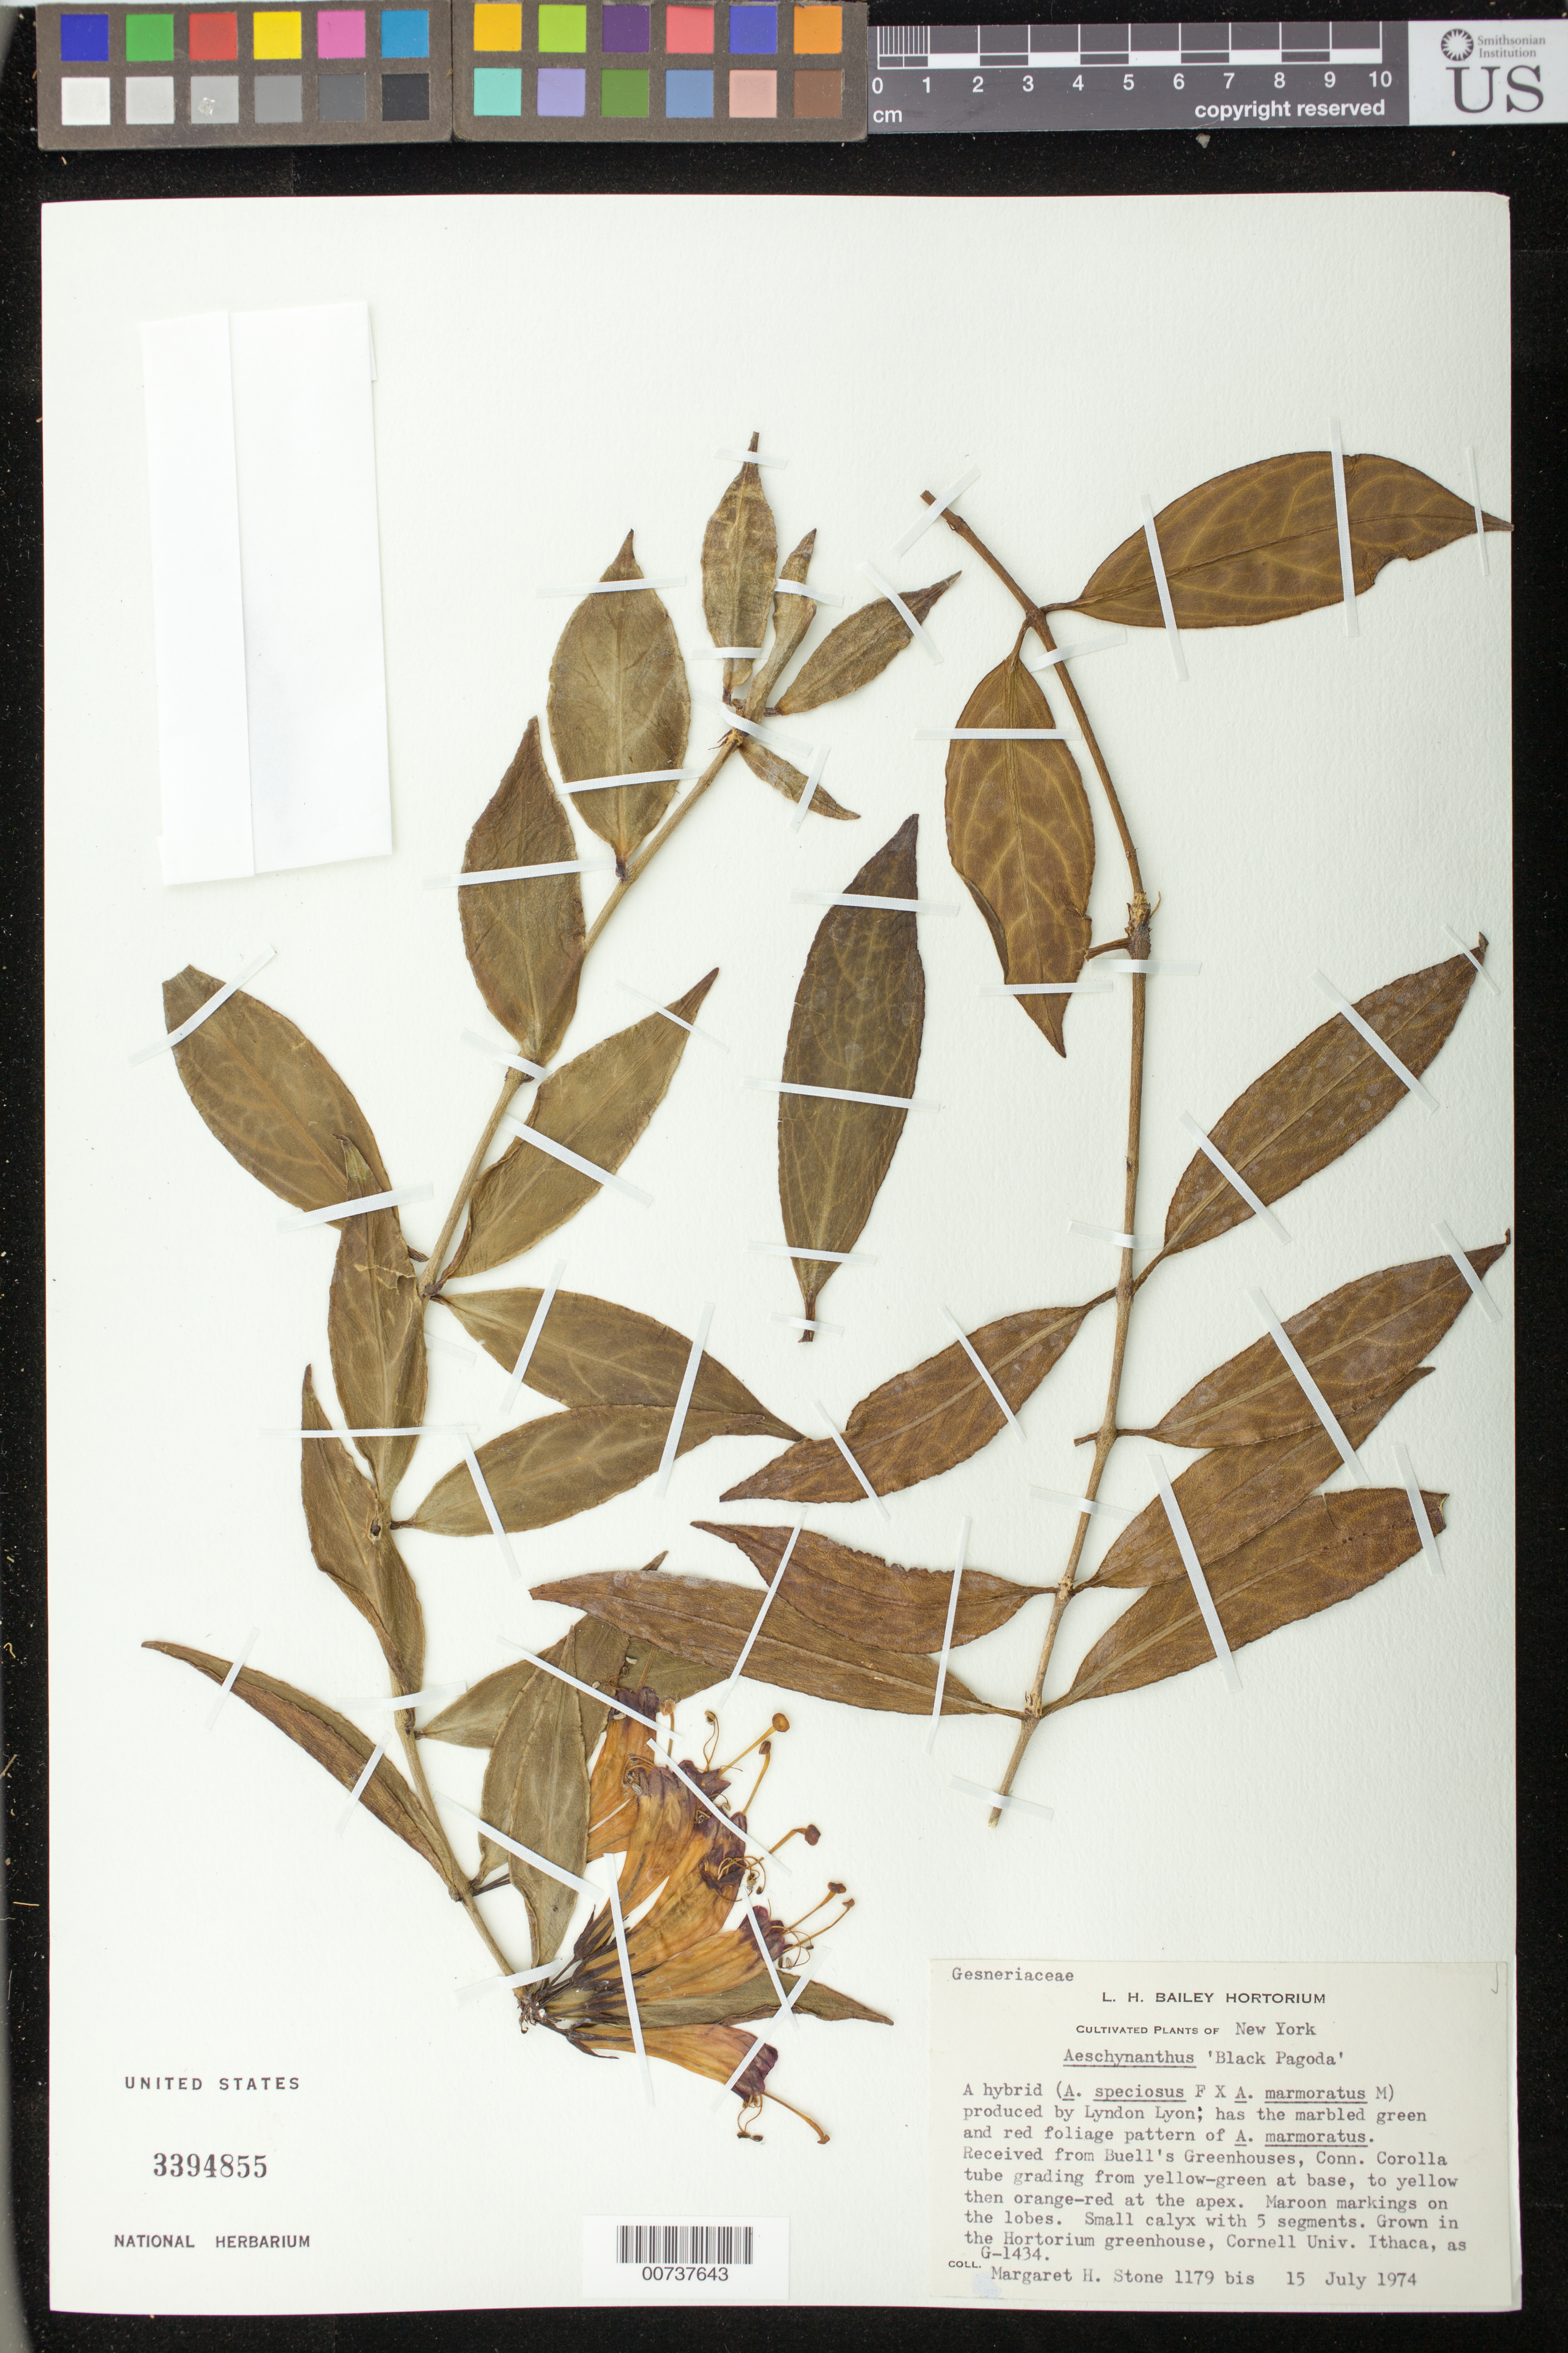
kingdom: Plantae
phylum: Tracheophyta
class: Magnoliopsida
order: Lamiales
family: Gesneriaceae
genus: Aeschynanthus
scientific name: Aeschynanthus 'Black Pagoda'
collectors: M. Stone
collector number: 1179 bis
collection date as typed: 15 Jul 1974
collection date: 1974-07-15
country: United States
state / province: New York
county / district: Tompkins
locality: Cultivated at Cornell University, Ithaca, NY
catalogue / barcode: US 3394855